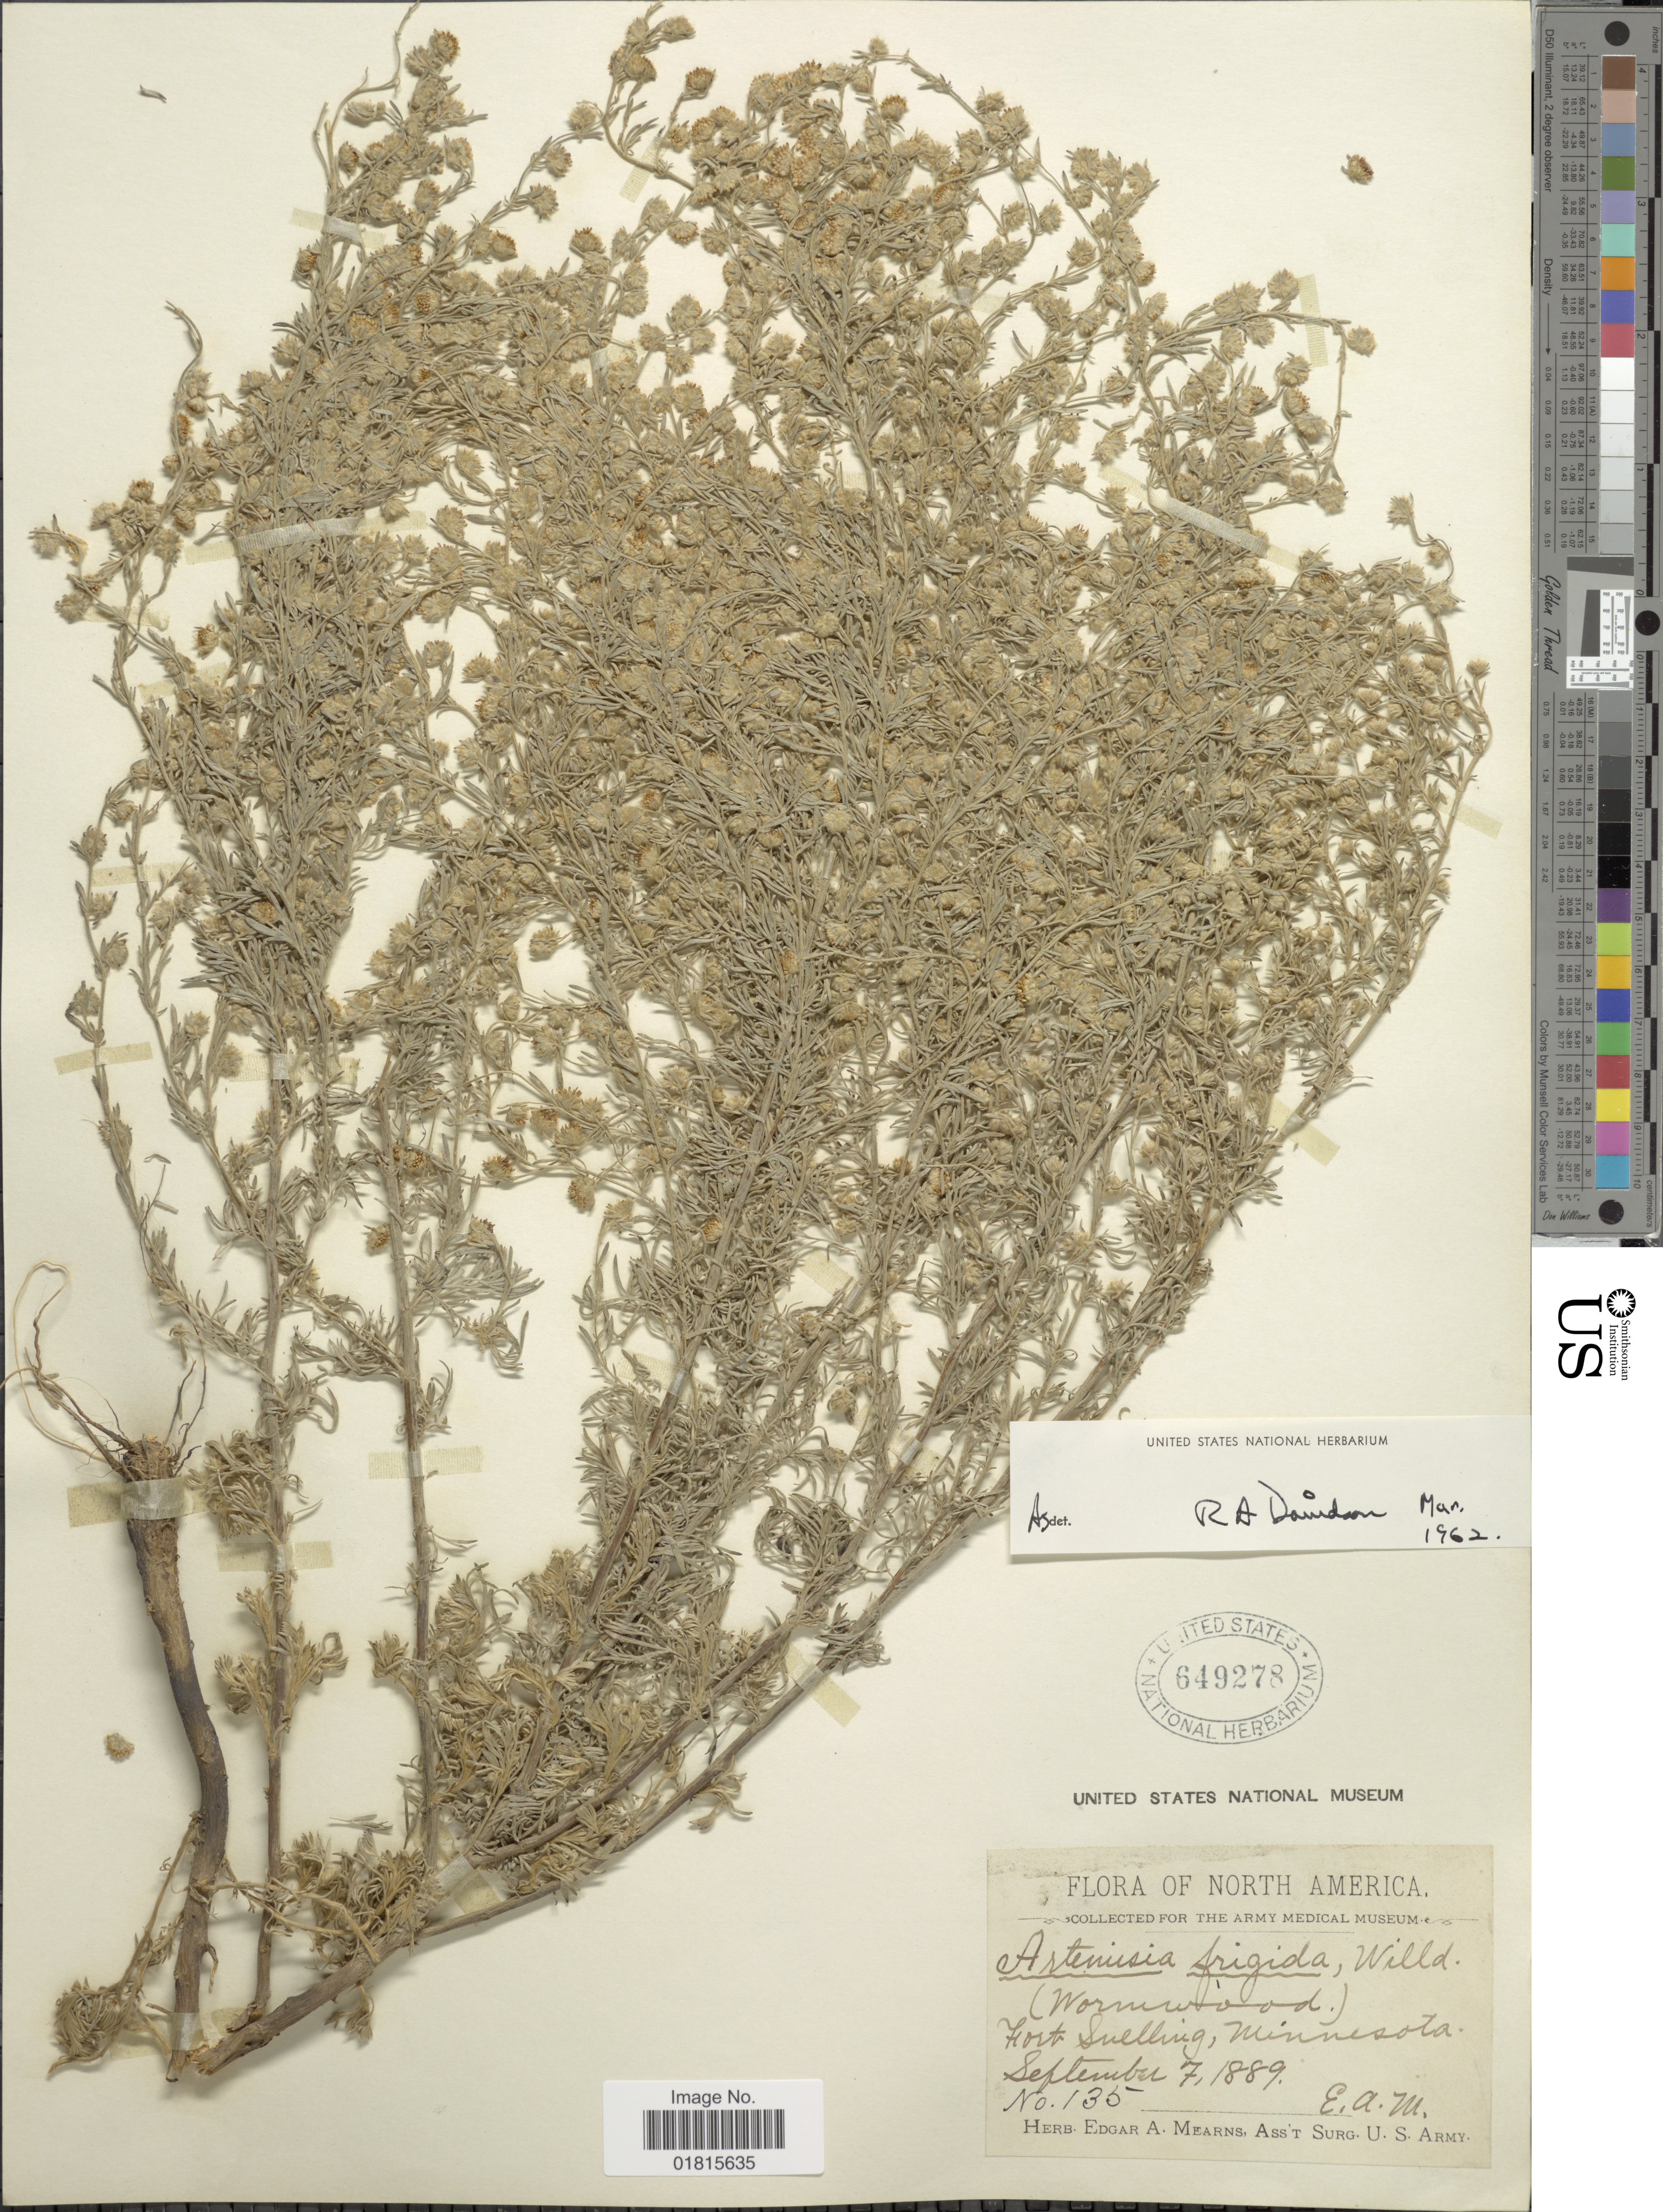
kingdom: Plantae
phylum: Tracheophyta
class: Magnoliopsida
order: Asterales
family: Asteraceae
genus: Artemisia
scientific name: Artemisia frigida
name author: Willd.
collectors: E. A. Mearns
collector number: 135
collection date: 1889-09-07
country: United States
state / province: Minnesota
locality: North America, (Wormwood), Fort Snelling, Minnesota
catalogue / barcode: US 649278